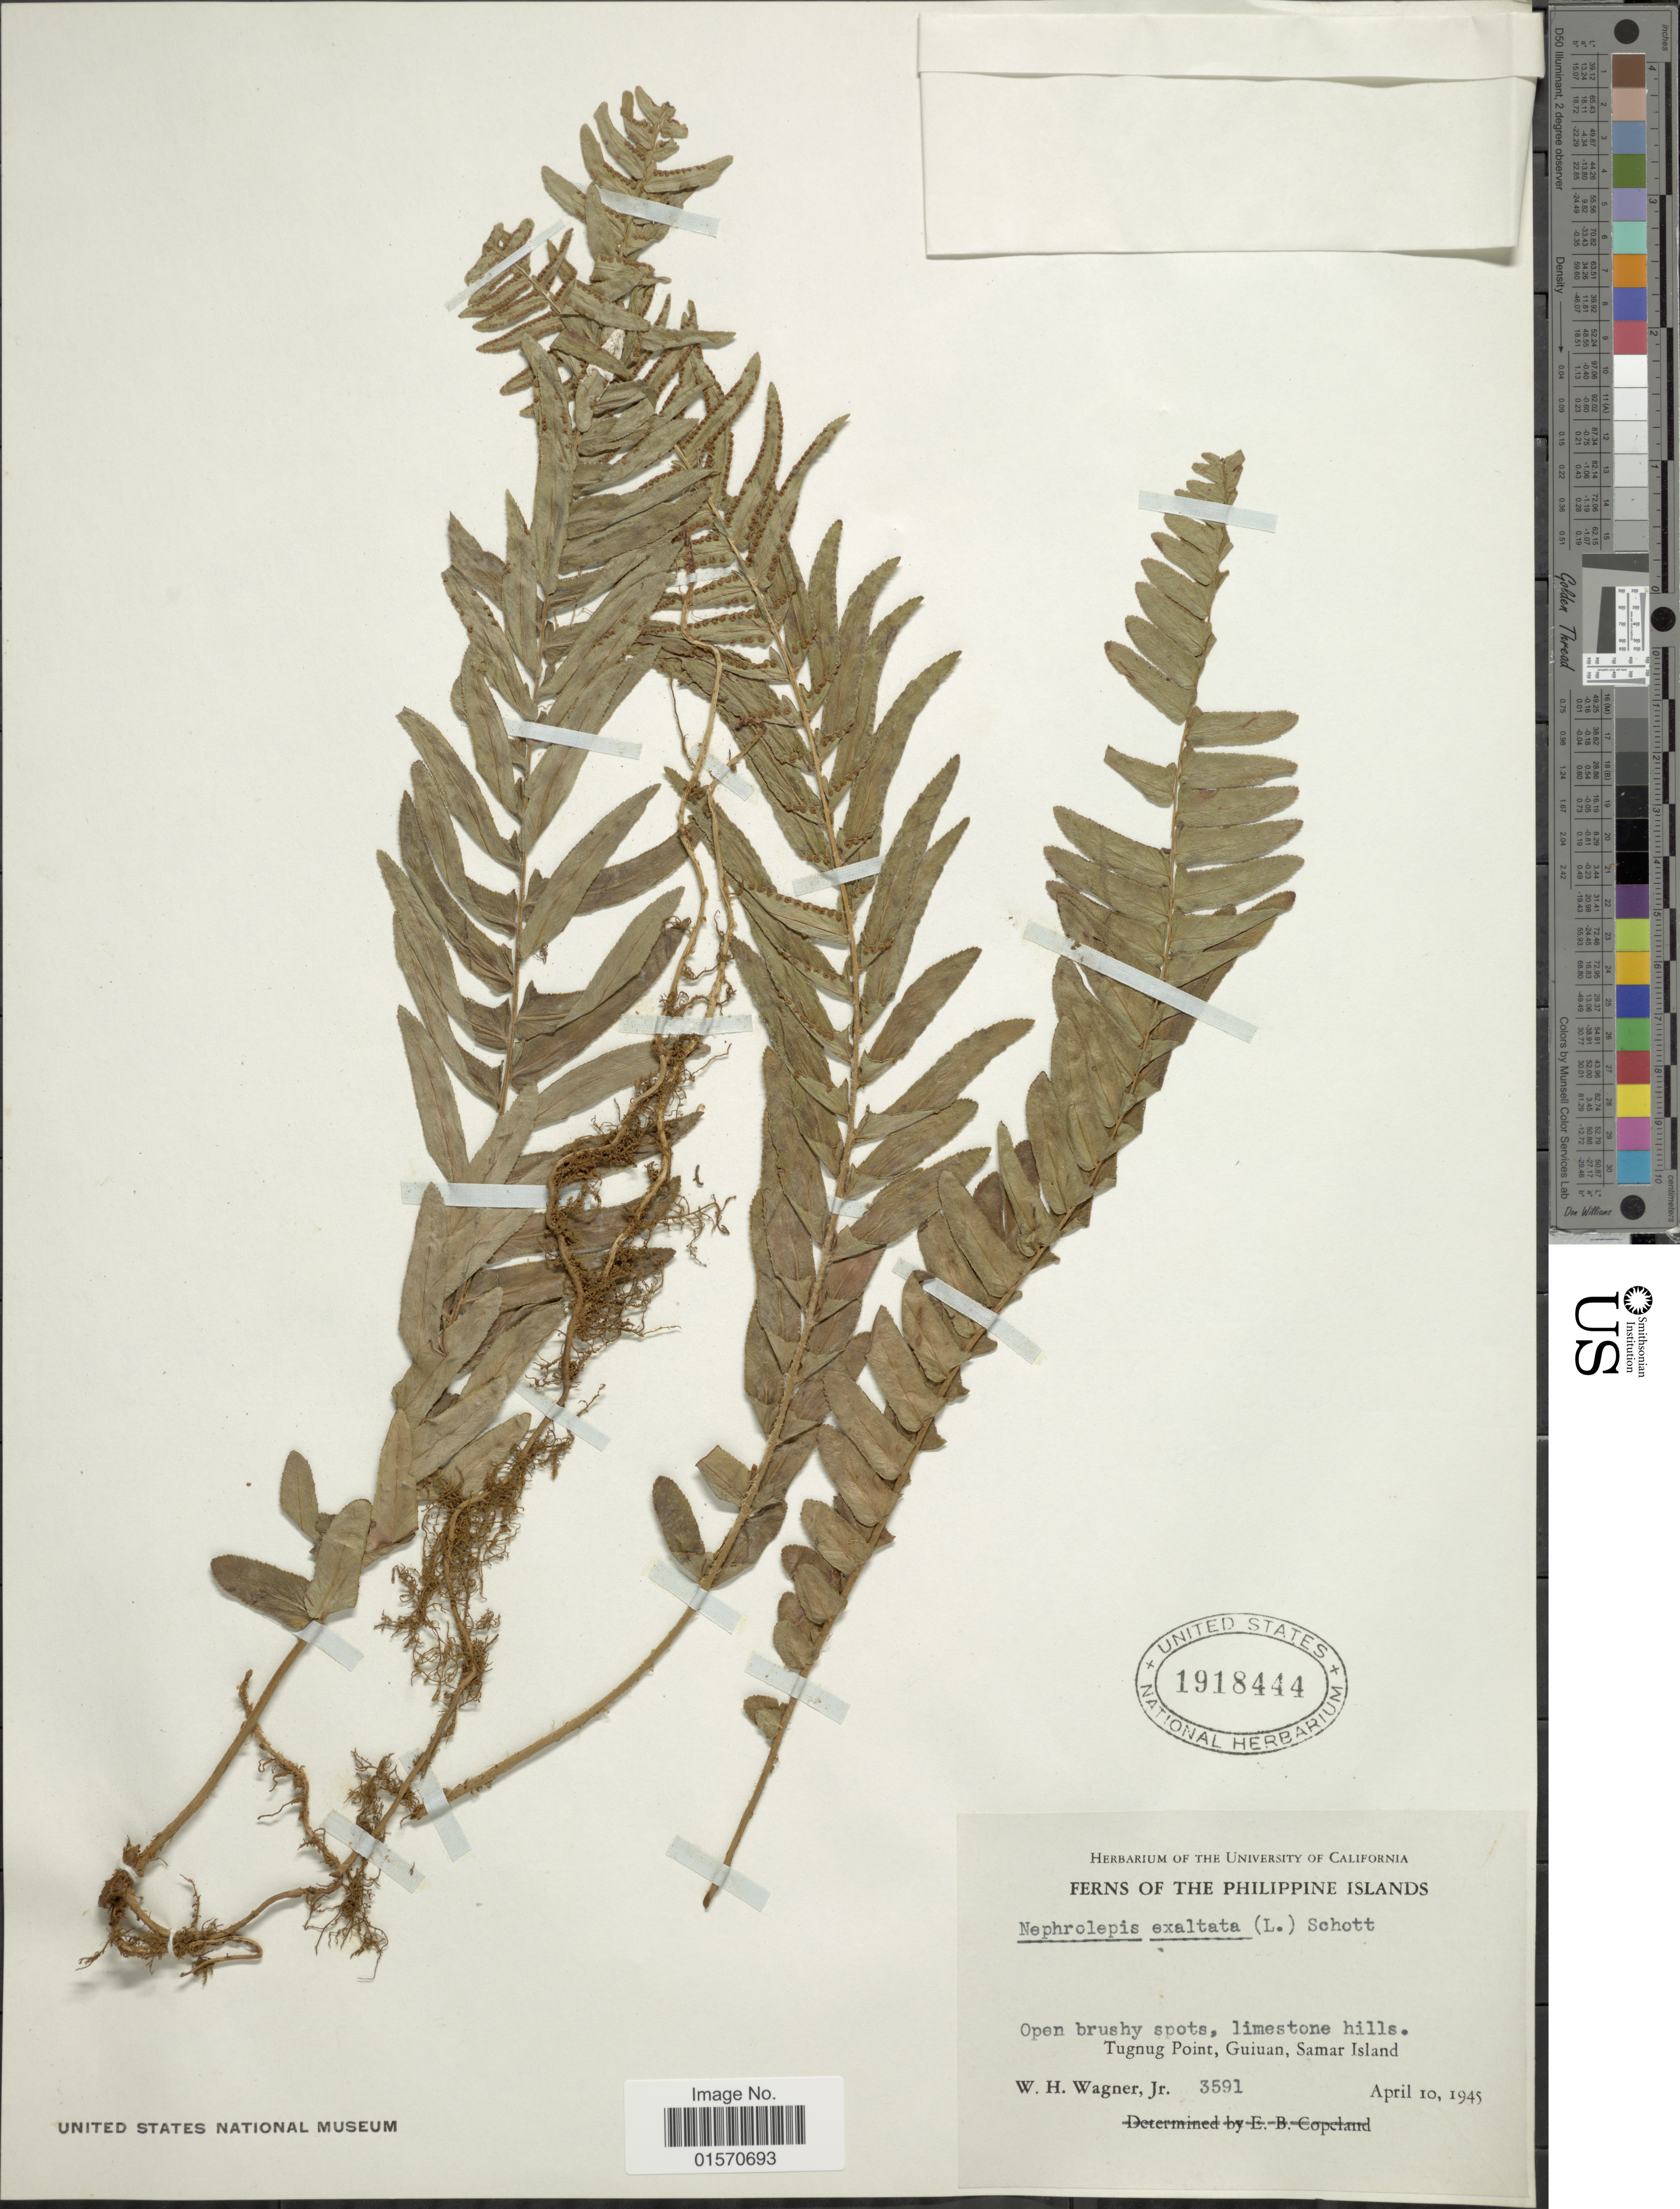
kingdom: Plantae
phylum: Tracheophyta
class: Polypodiopsida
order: Polypodiales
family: Nephrolepidaceae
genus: Nephrolepis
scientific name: Nephrolepis rufescens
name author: Wawra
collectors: W. H. Wagner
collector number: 3591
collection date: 1945-04-10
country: Philippines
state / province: Eastern Visayas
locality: Philippine Islands. Tugnug Point, Guiuan, Samar Island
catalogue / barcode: US 1918444